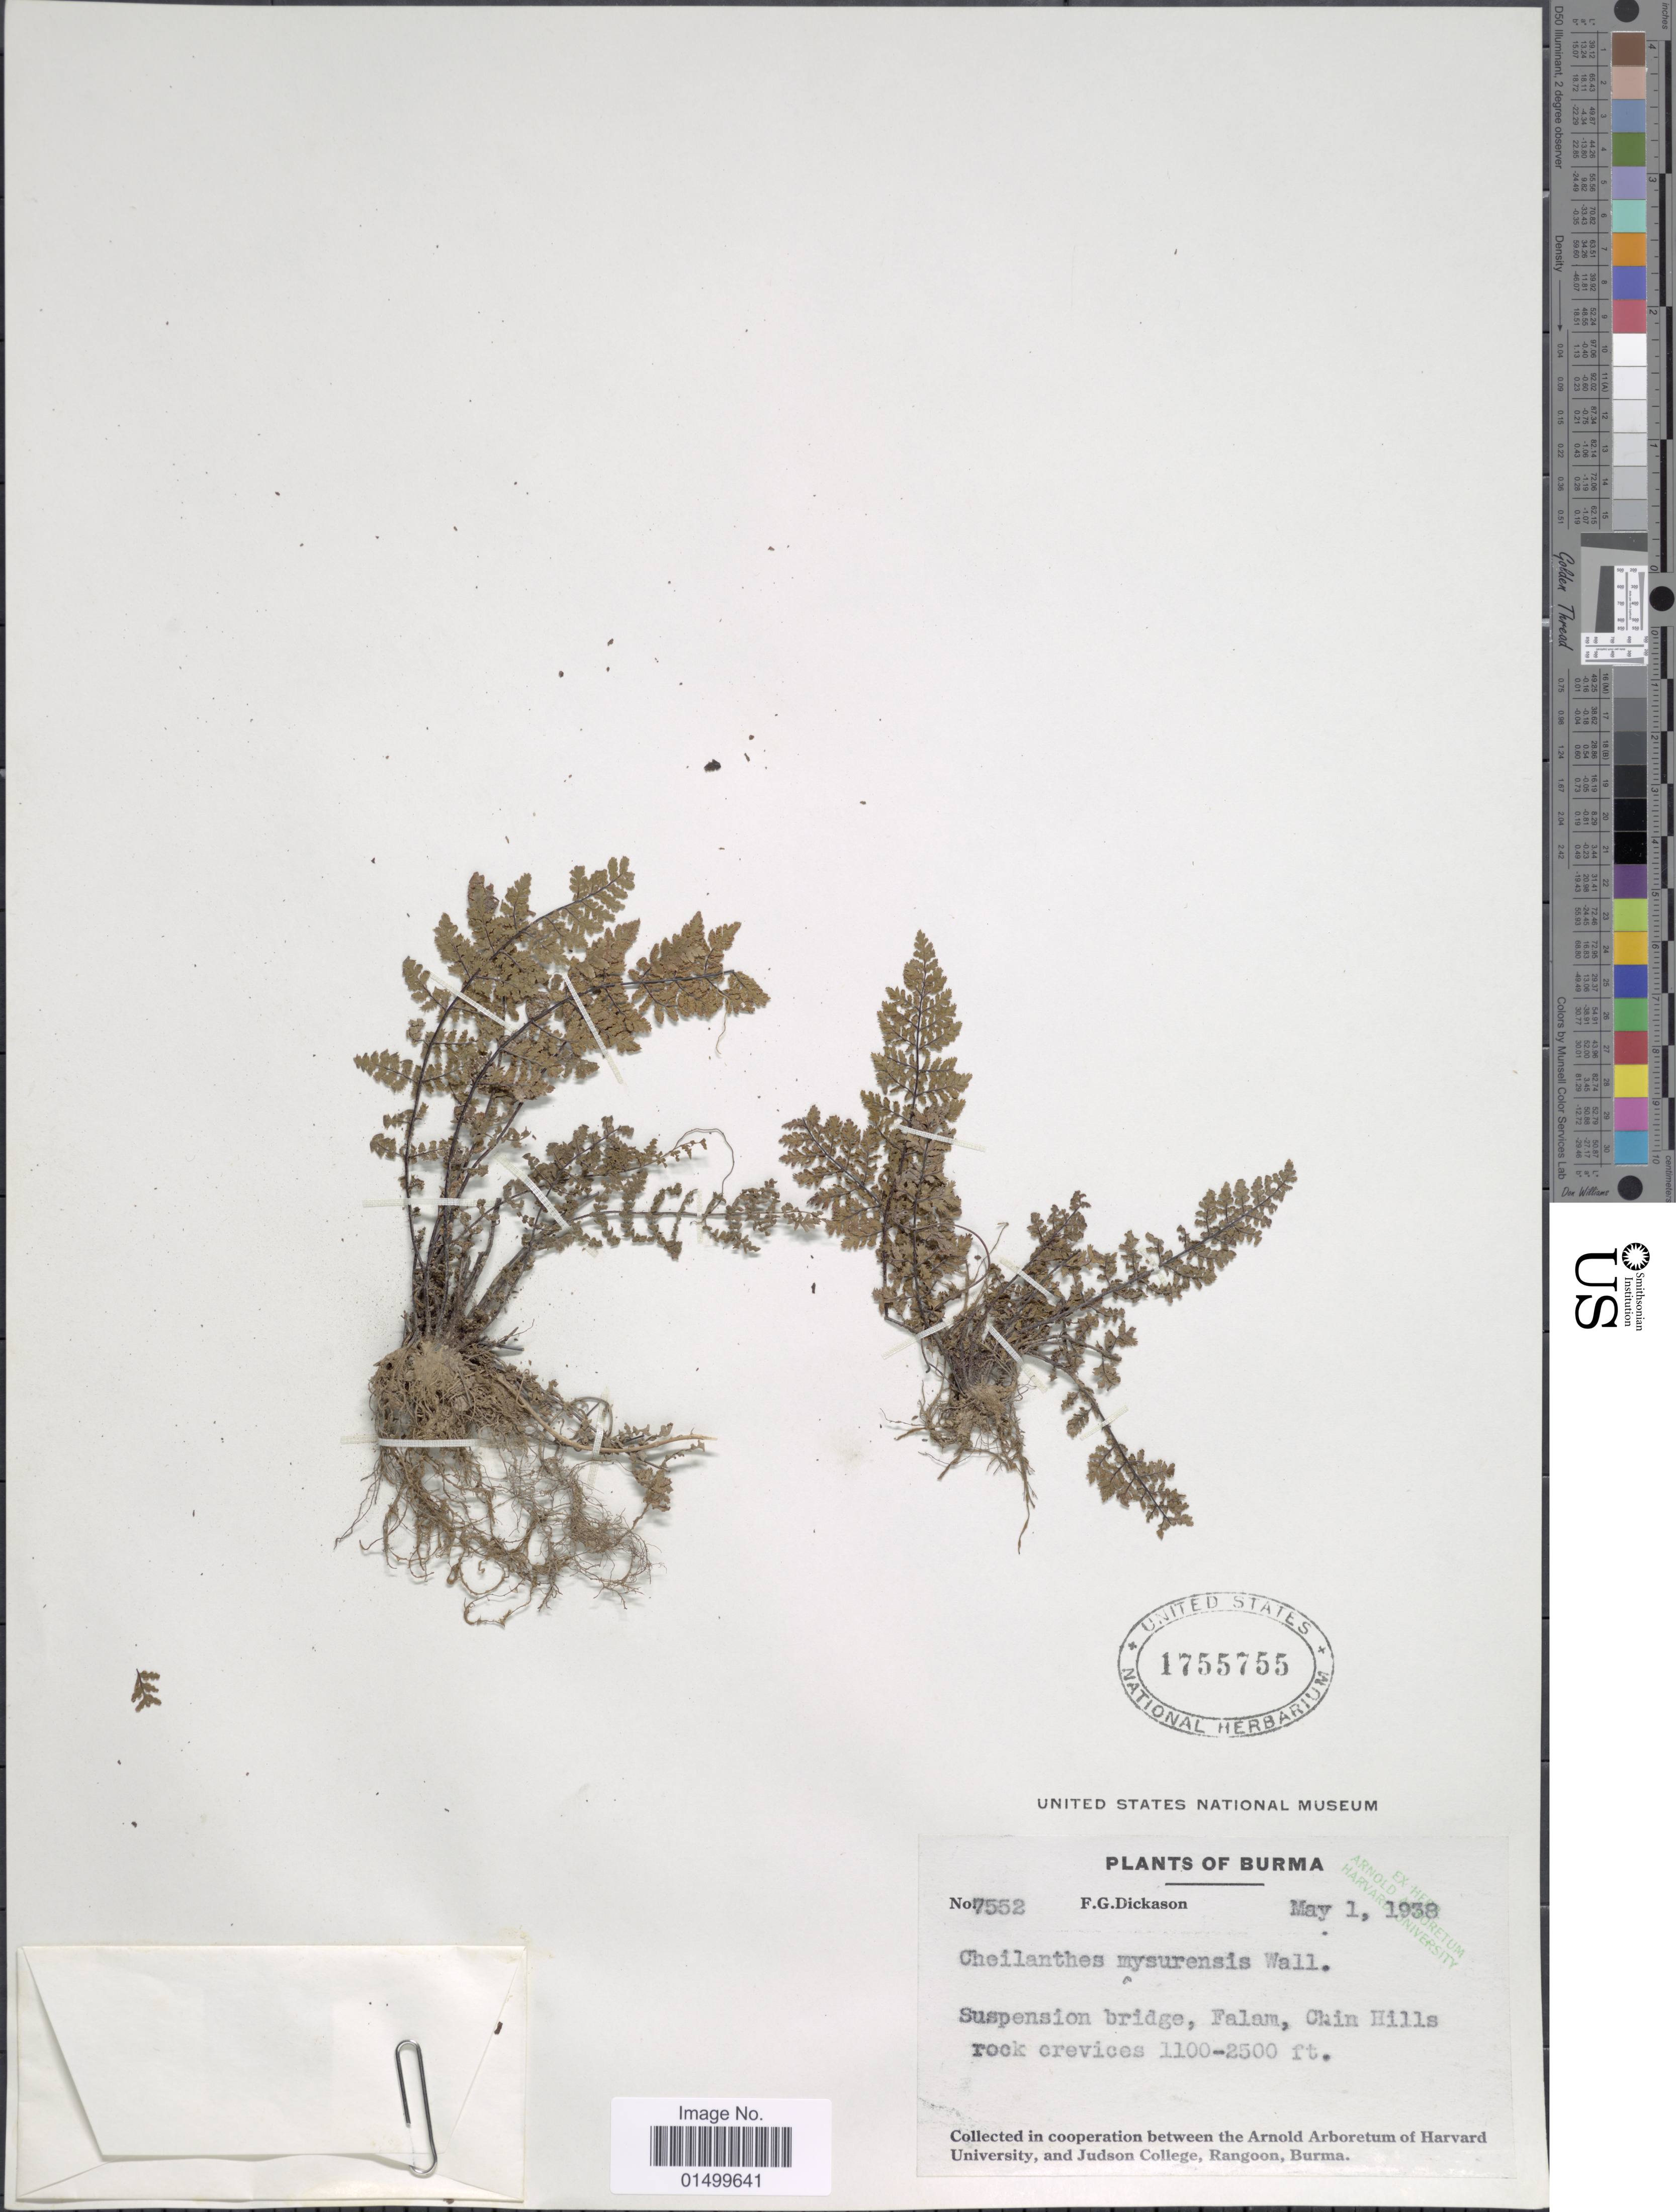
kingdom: Plantae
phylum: Tracheophyta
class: Polypodiopsida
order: Polypodiales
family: Pteridaceae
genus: Cheilanthes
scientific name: Cheilanthes mysurensis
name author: Wall. ex Hook.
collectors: F. Dickason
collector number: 7552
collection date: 1938-05-01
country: Myanmar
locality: Burma, Suspension bridge, Falam, Chin Hills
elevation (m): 335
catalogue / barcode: US 1755755